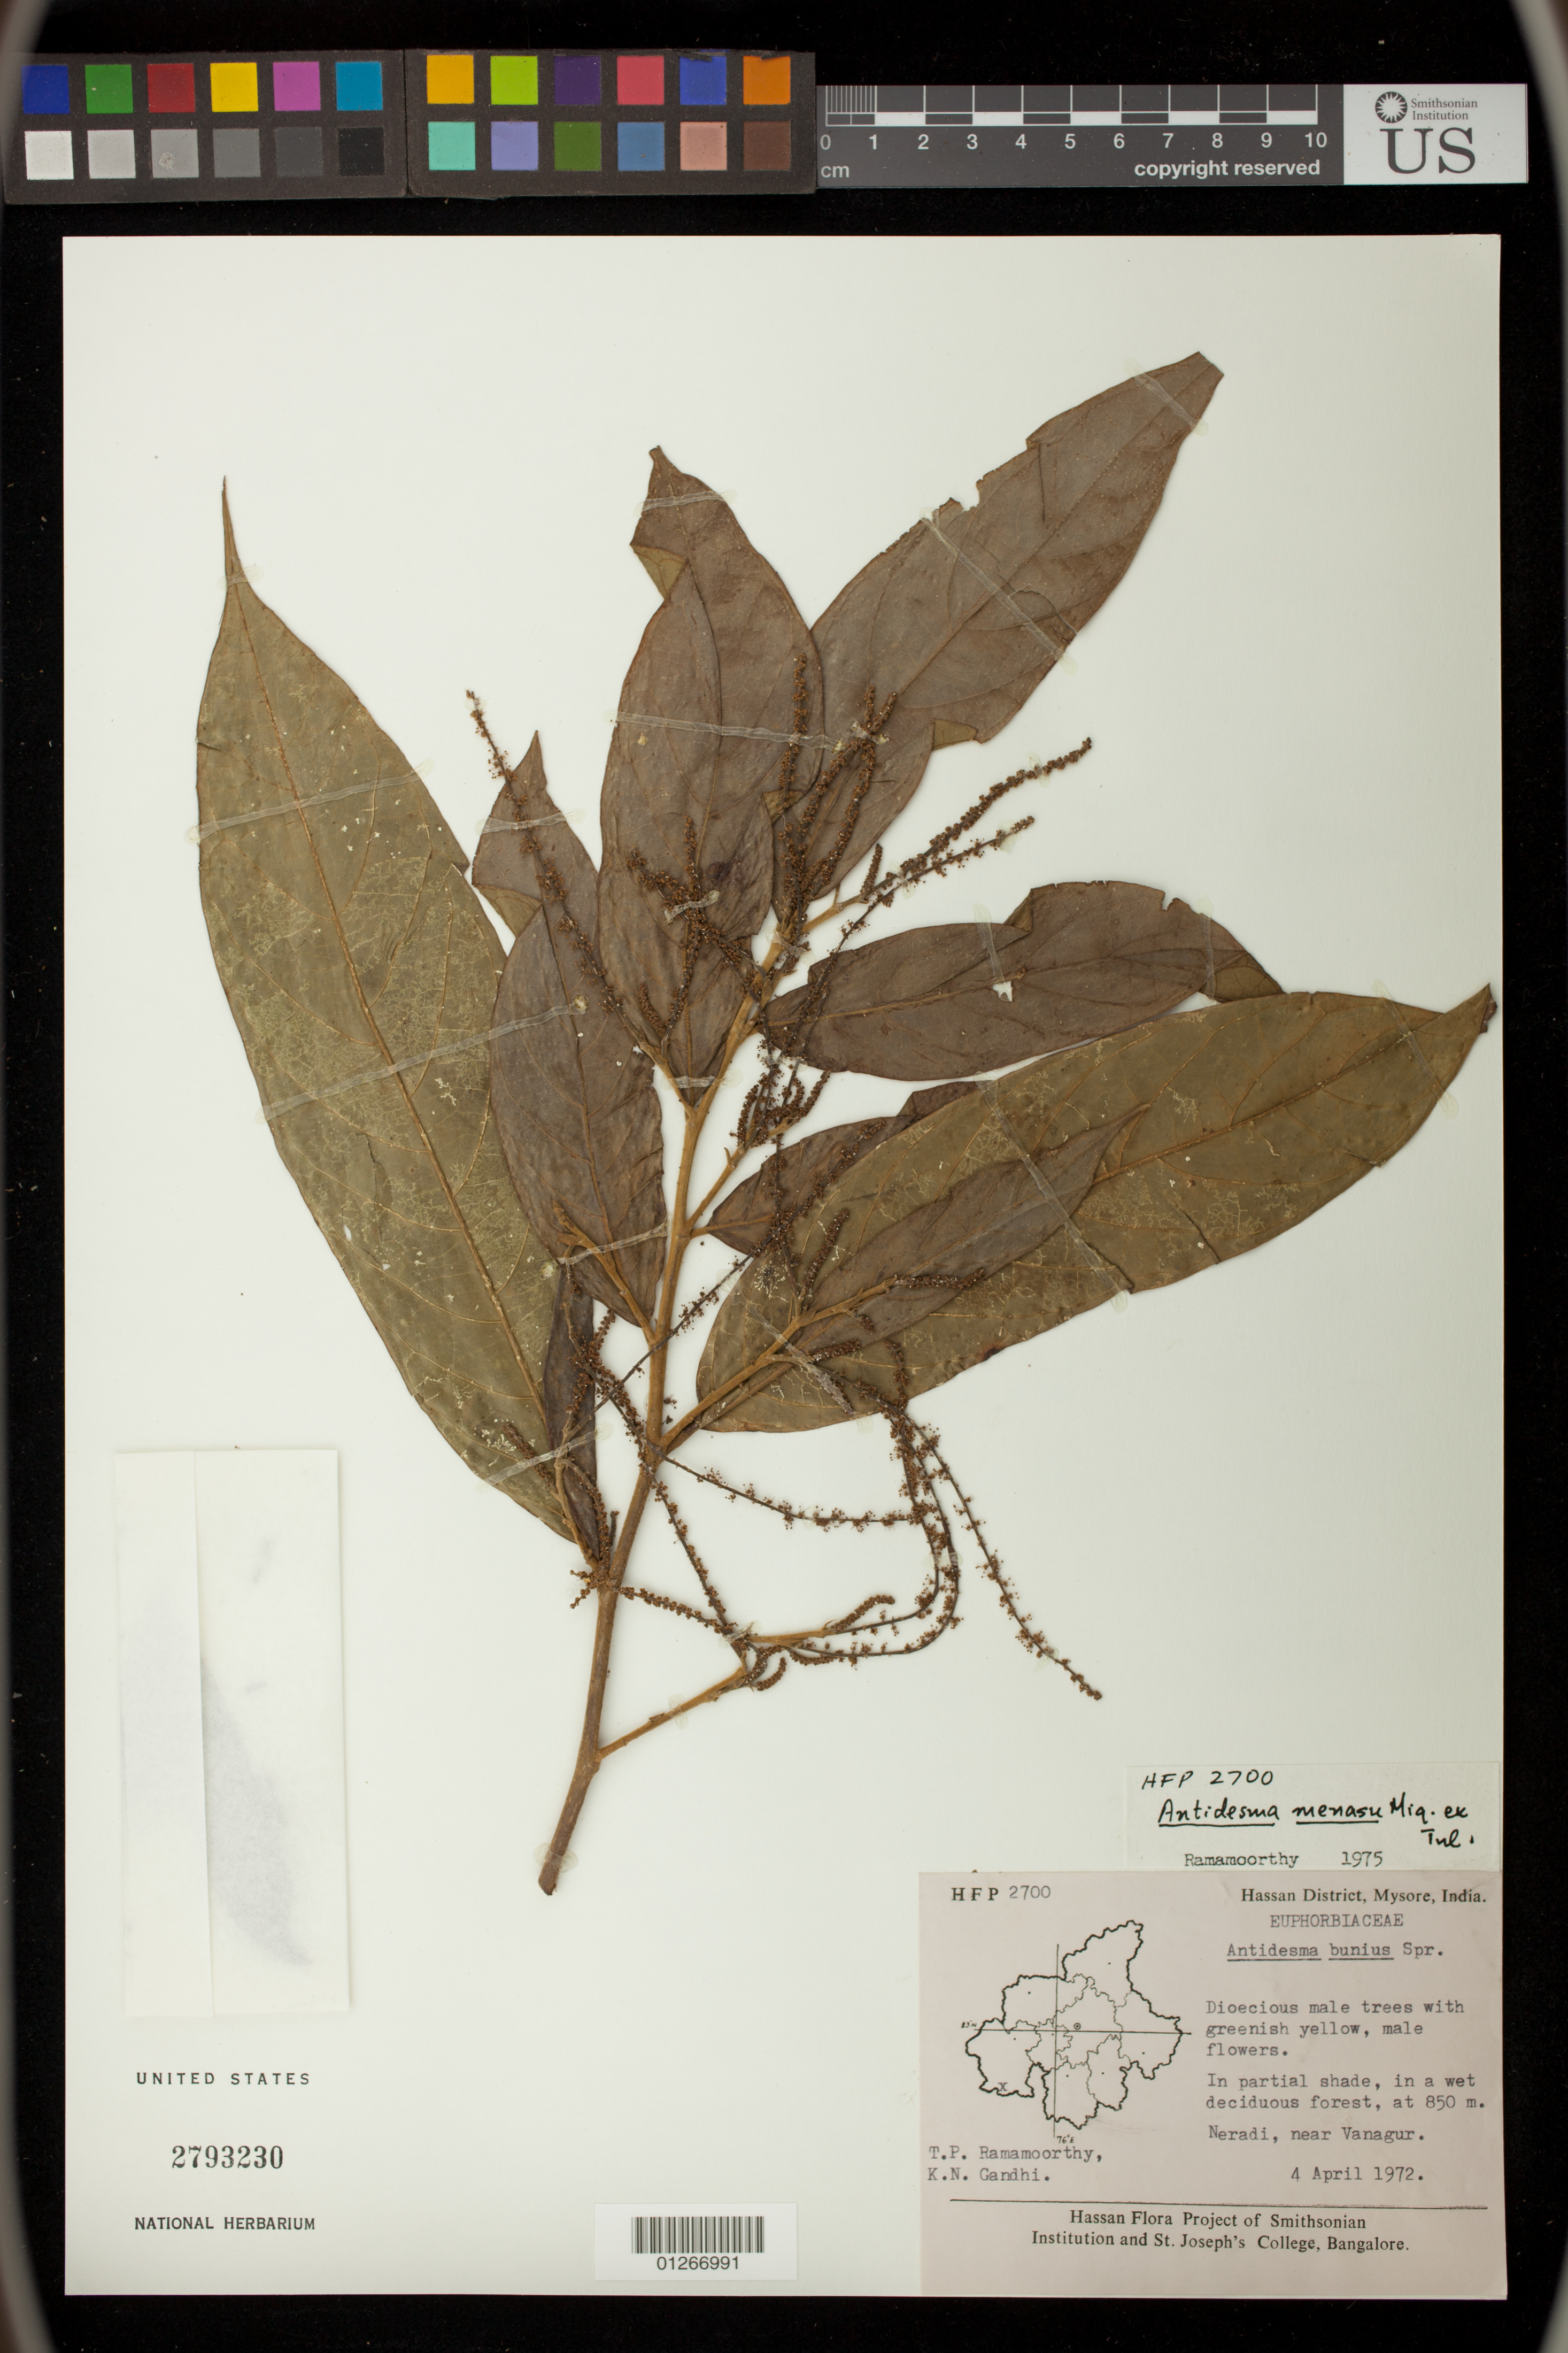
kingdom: Plantae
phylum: Tracheophyta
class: Magnoliopsida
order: Malpighiales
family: Phyllanthaceae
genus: Antidesma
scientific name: Antidesma menasu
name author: Miq. ex Tul.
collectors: T. P. Ramamoorthy & K. N. Gandhi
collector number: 1975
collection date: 1972-04-04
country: India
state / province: Karnataka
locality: Mysore, Hassan District, Neradi, near Vanagur.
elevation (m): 850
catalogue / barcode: US 2793230